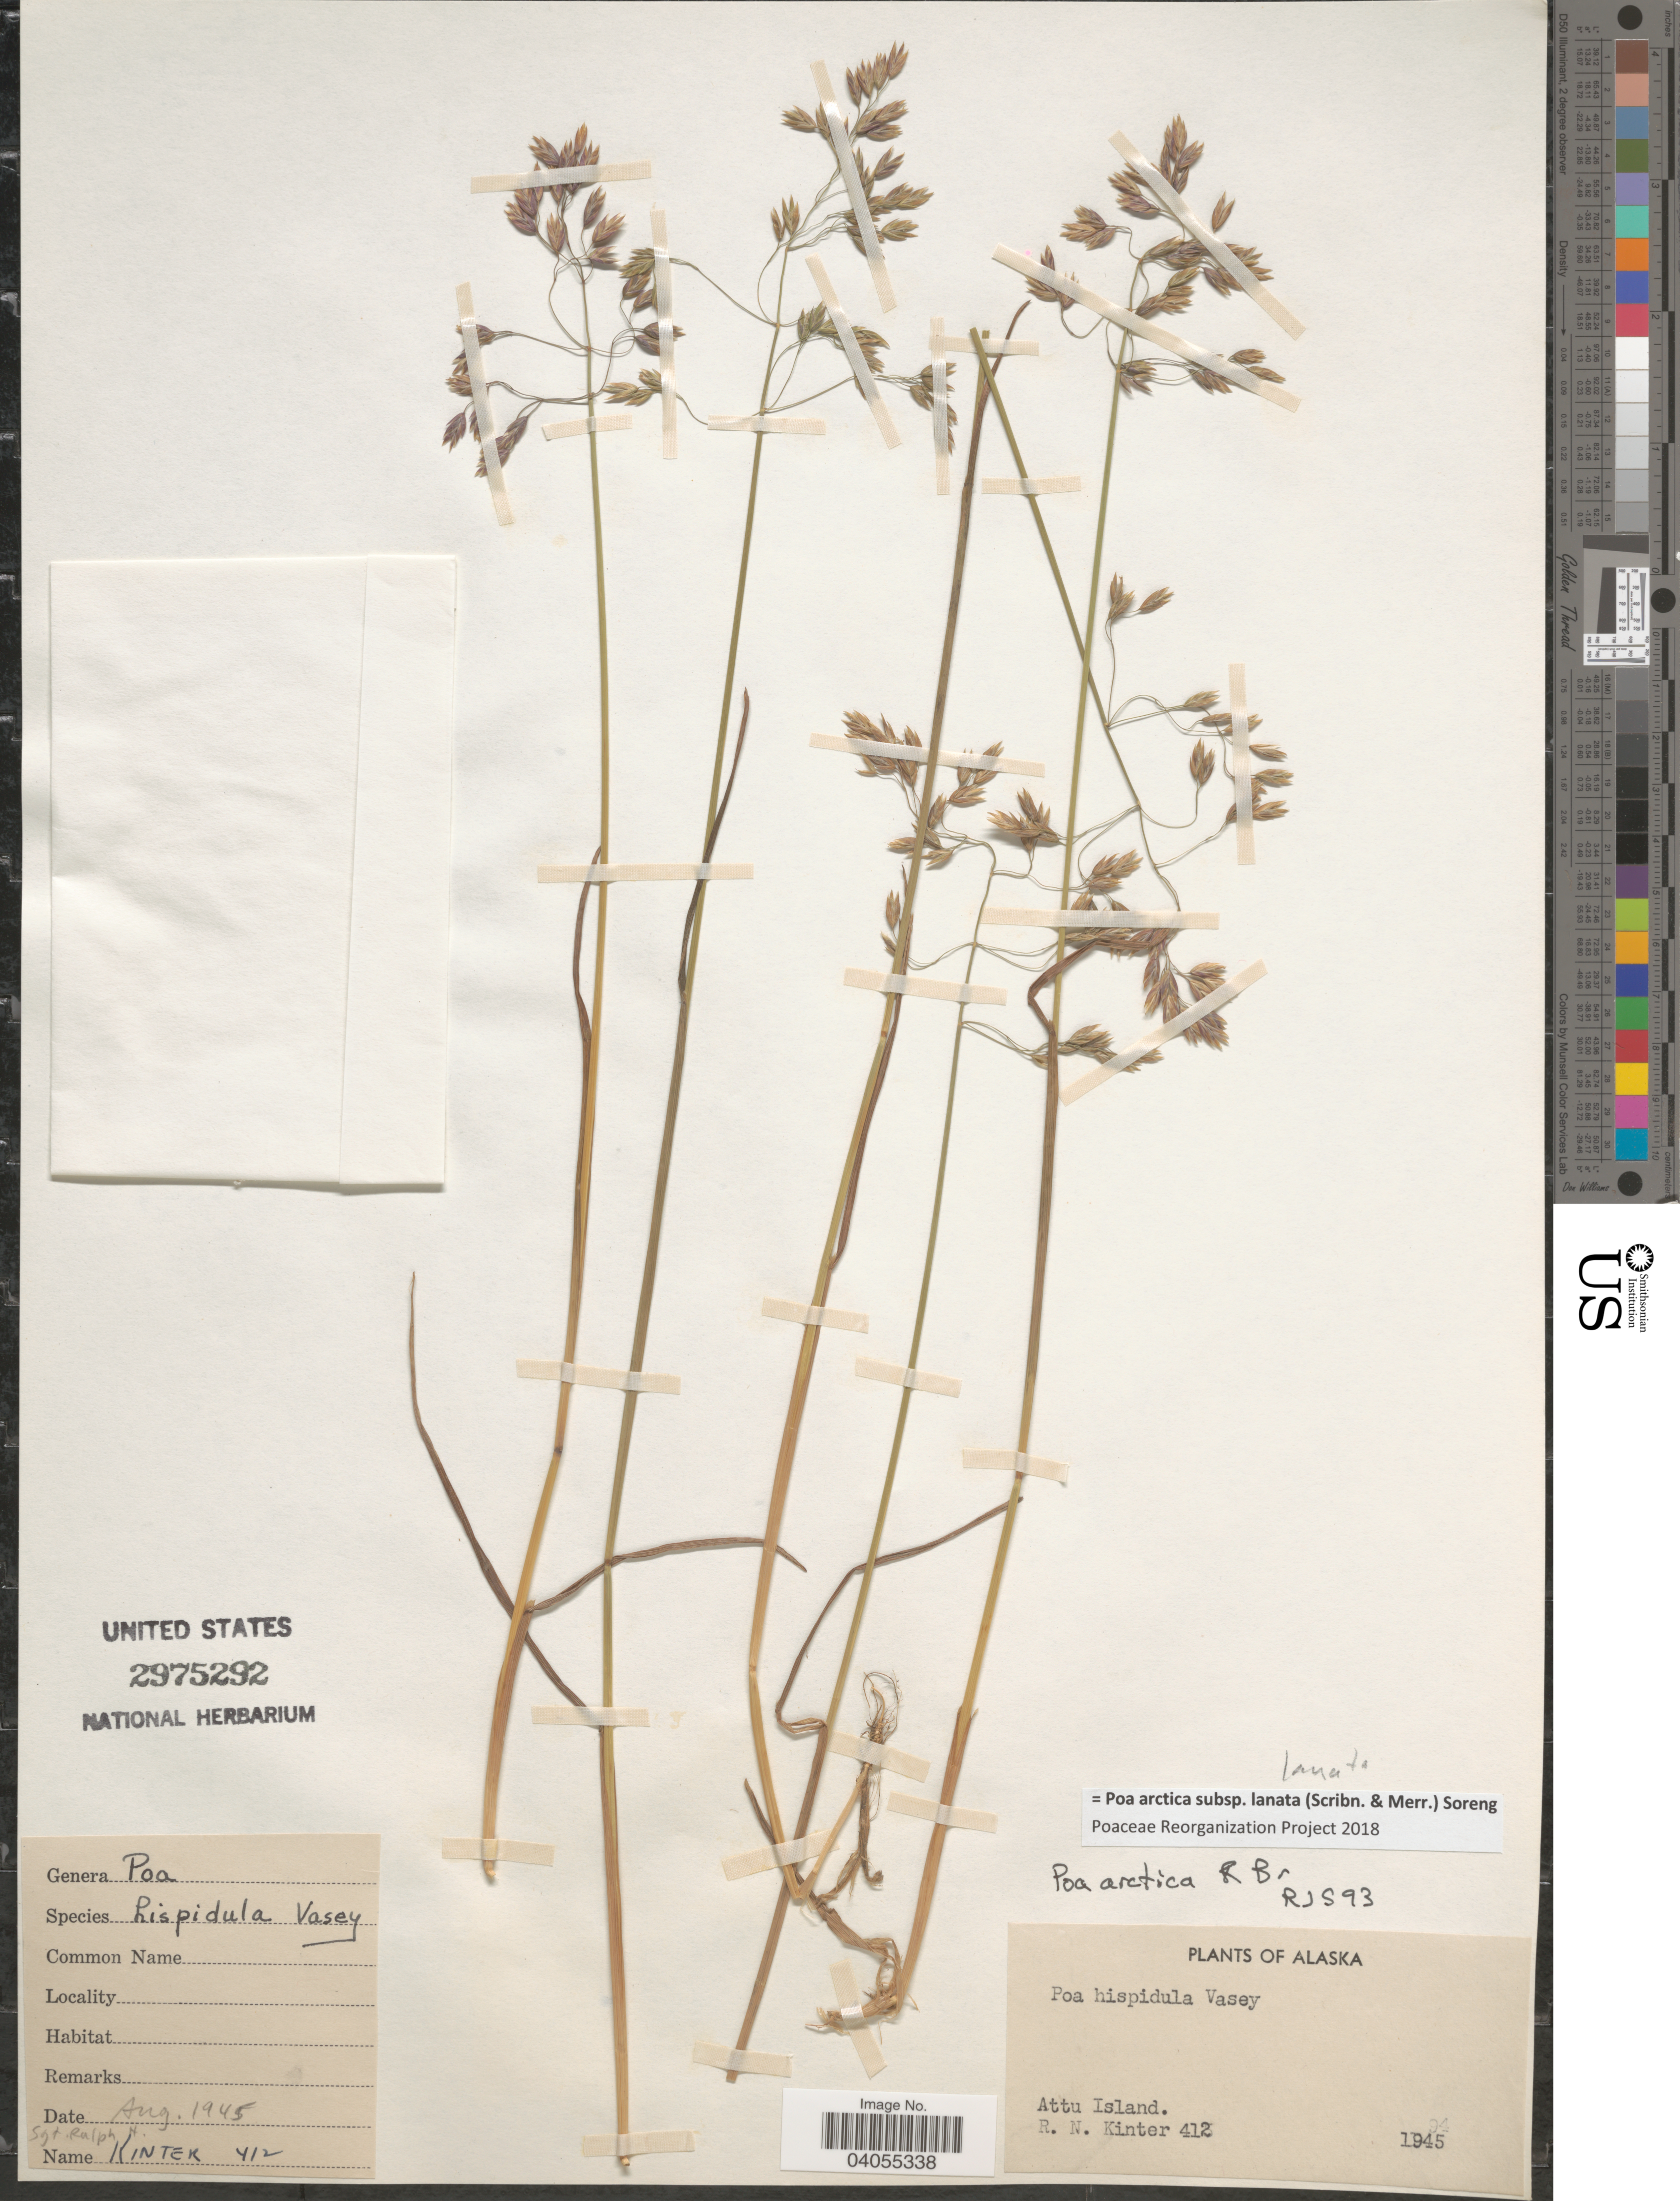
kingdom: Plantae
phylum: Tracheophyta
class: Liliopsida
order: Poales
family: Poaceae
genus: Poa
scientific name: Poa arctica subsp. lanata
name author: (Scribn. & Merr.) Soreng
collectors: R. Kinter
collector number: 412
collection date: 1945-08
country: United States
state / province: Alaska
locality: Attu Island.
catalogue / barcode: US 2975292